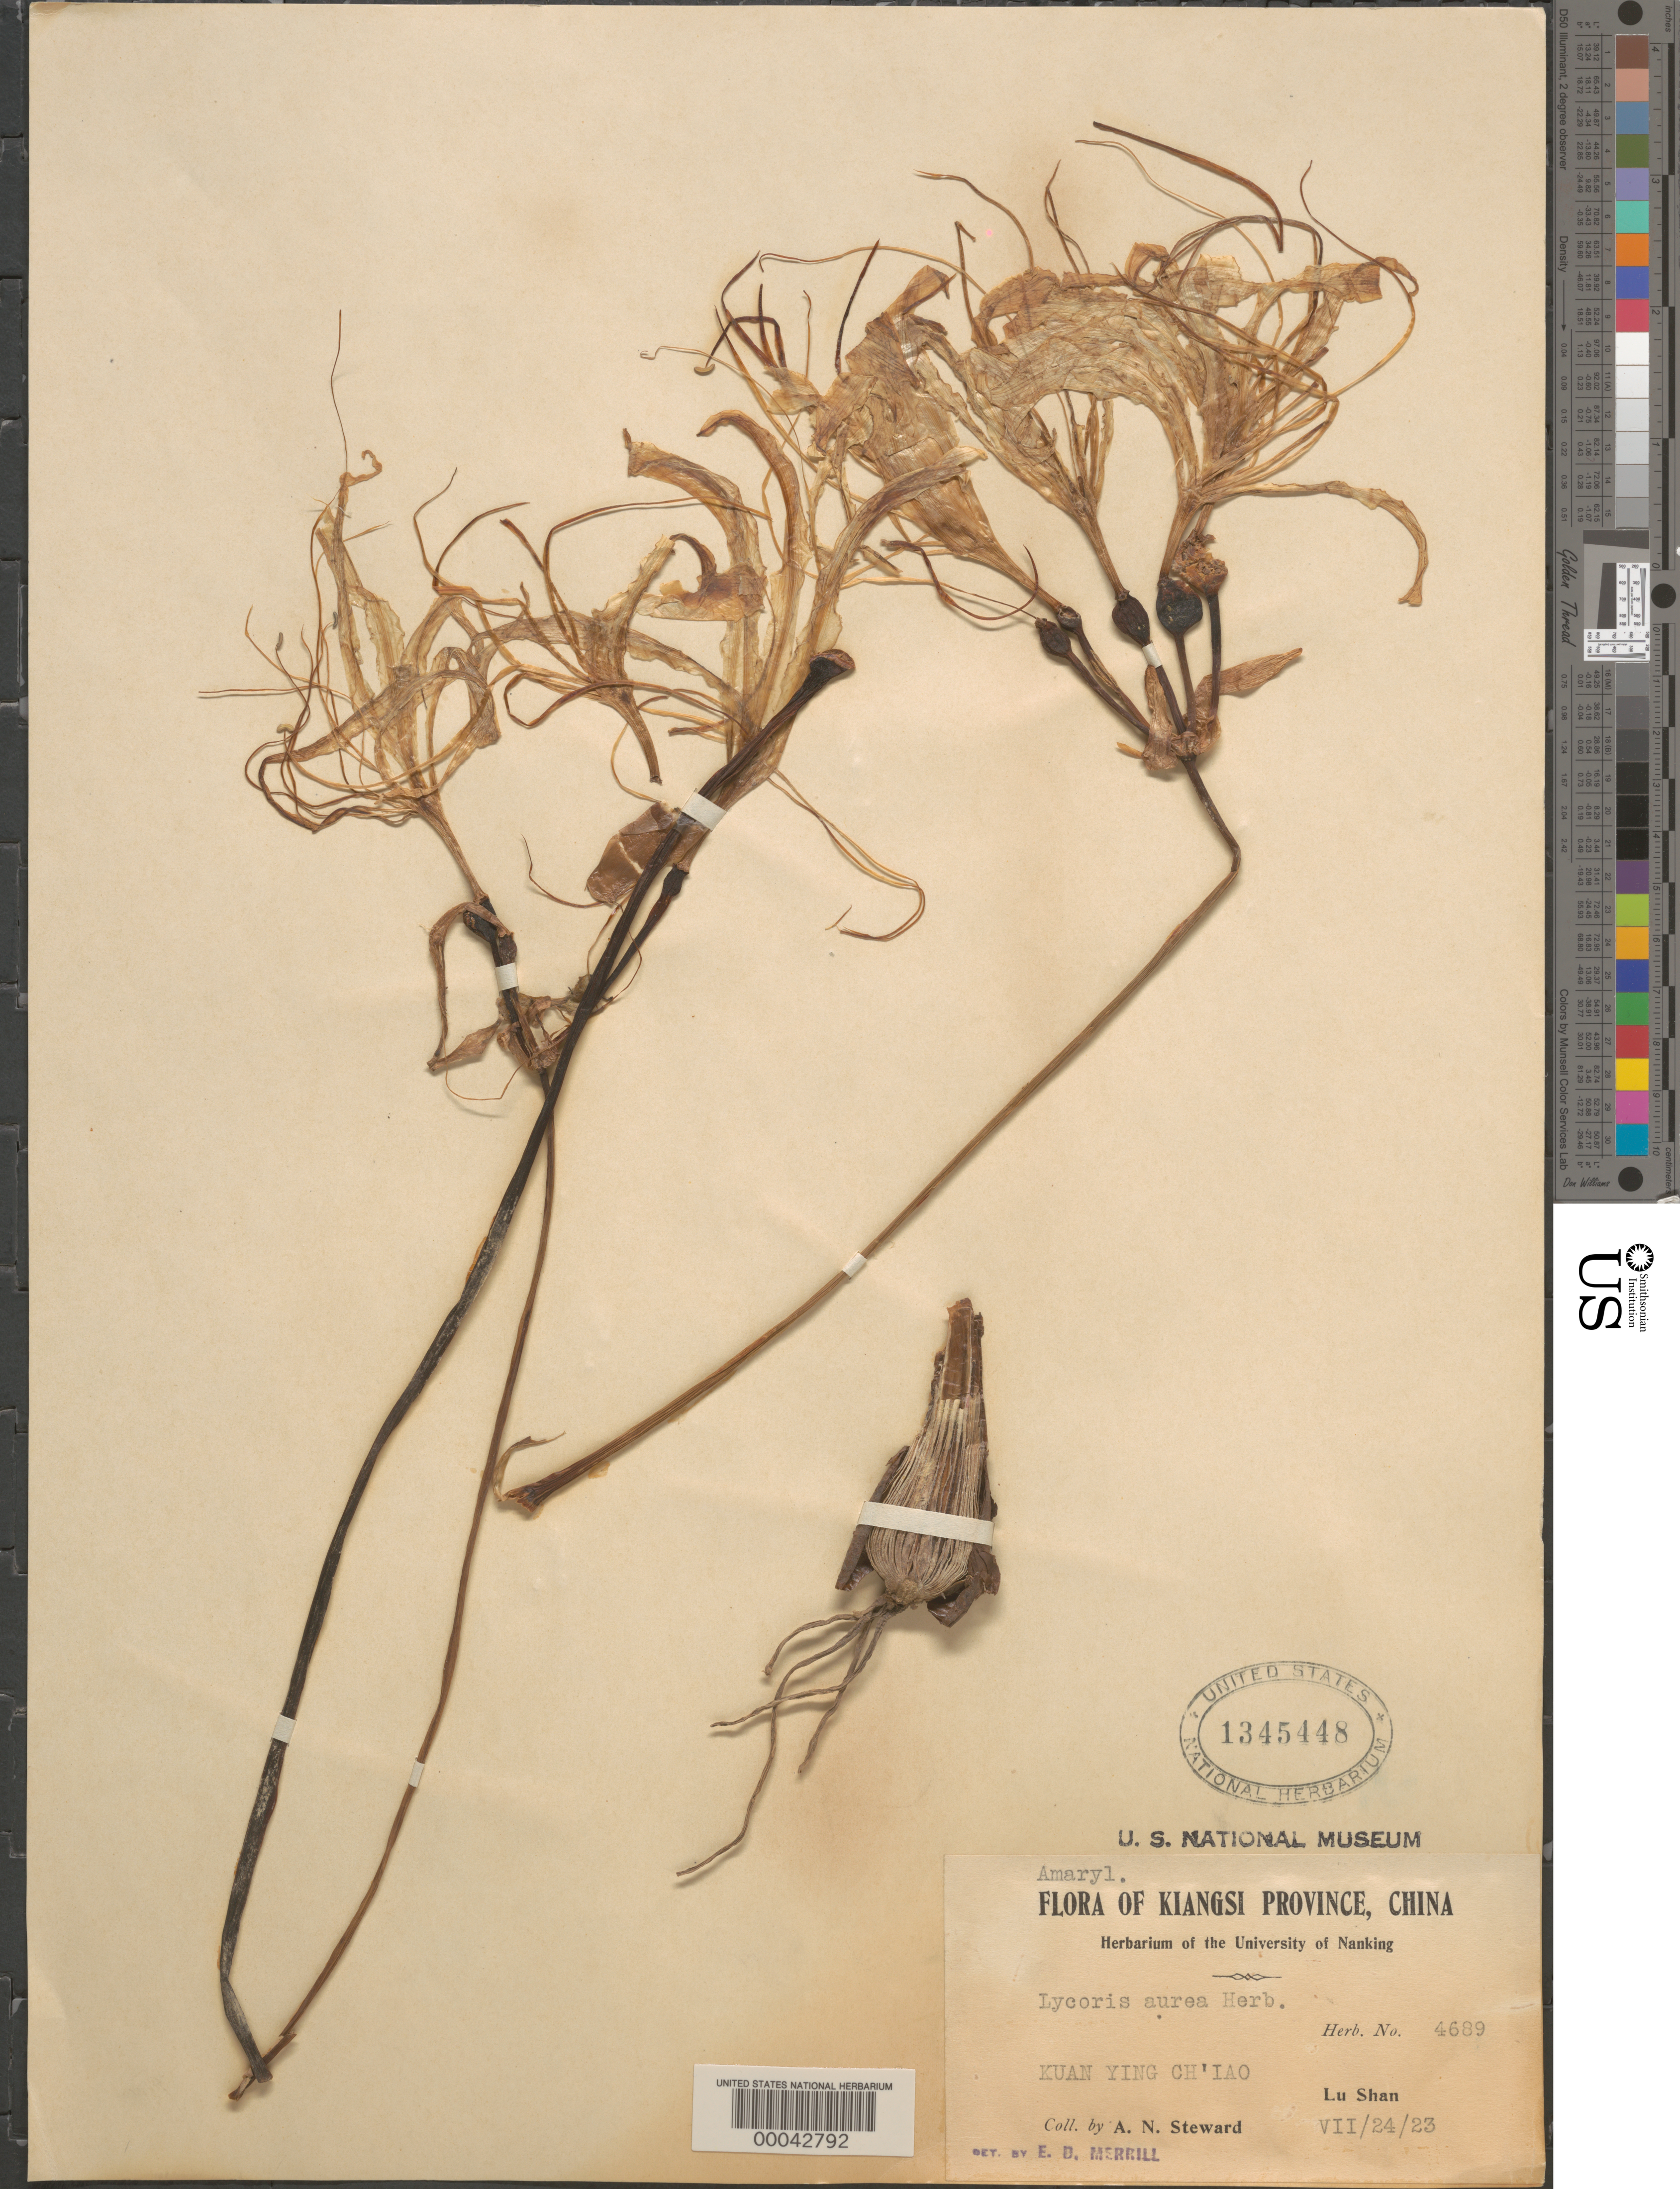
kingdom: Plantae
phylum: Tracheophyta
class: Liliopsida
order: Asparagales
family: Amaryllidaceae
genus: Lycoris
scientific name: Lycoris aurea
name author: Herb.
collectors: A. N. Steward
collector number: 4689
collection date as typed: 27 Jul 1923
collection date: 1923-07-27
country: China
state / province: Jiangxi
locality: Kuan ying ch'iao; lu shan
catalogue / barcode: US 1345448